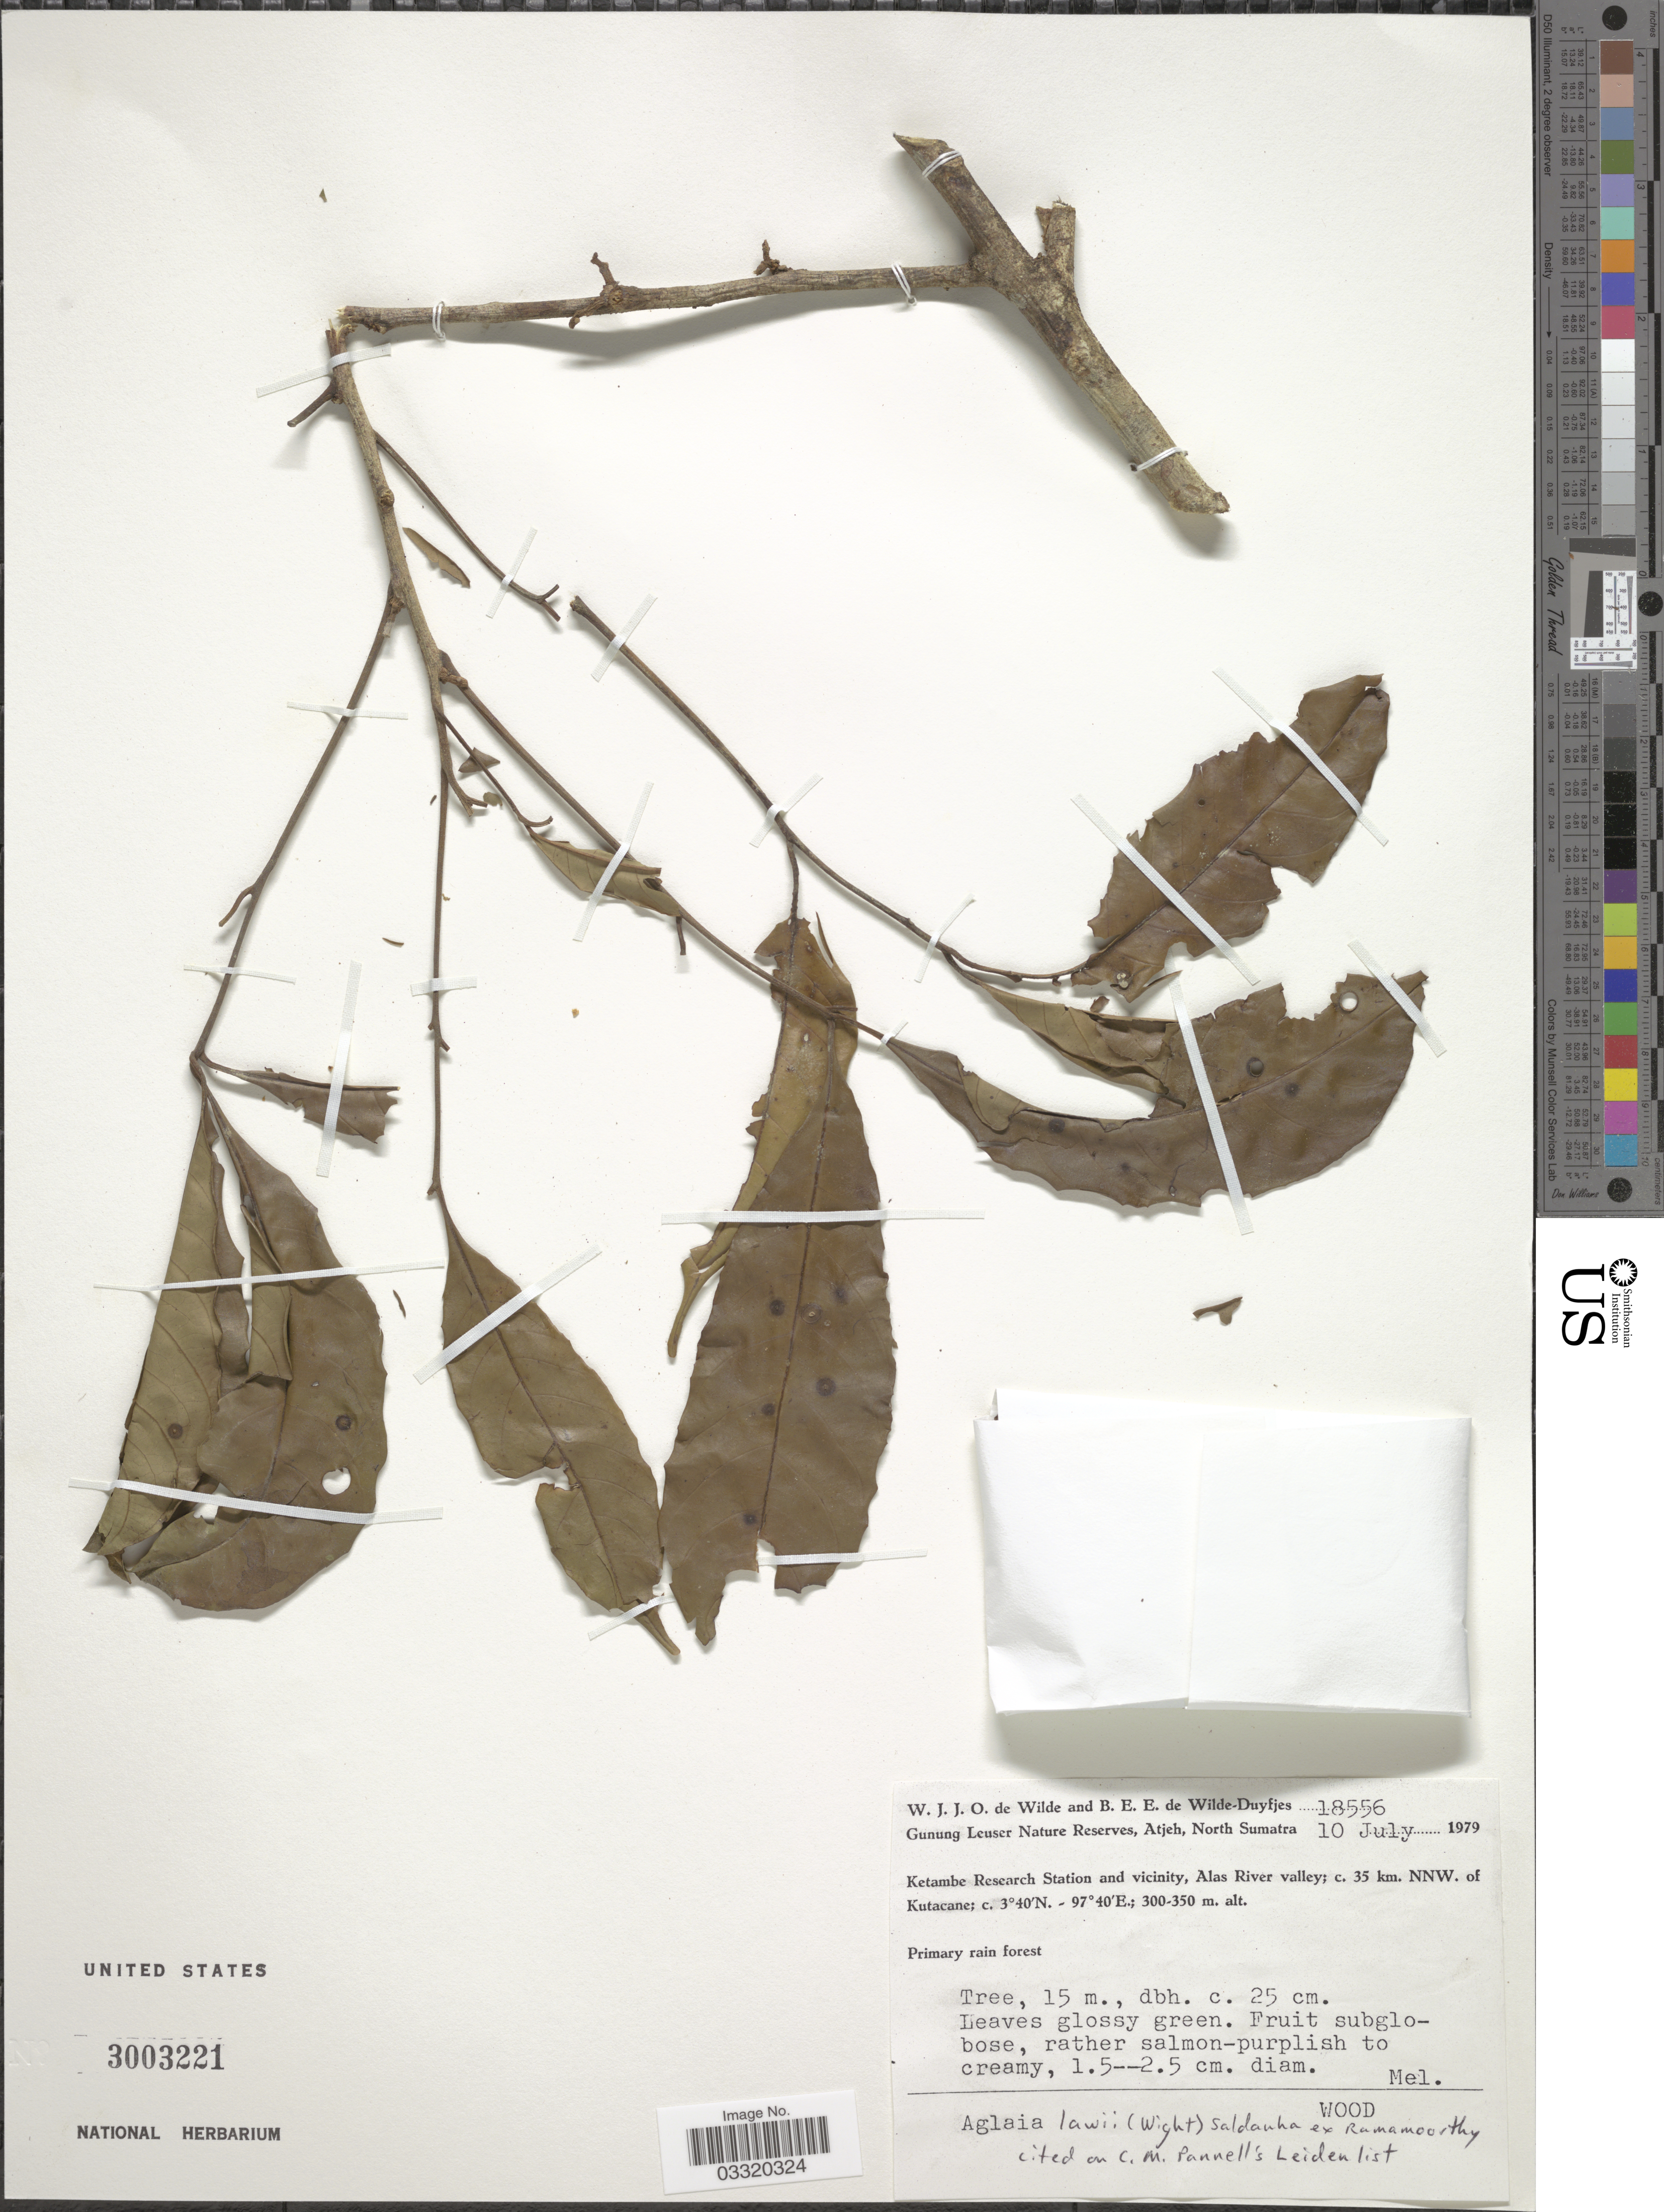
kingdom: Plantae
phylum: Tracheophyta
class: Magnoliopsida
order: Sapindales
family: Meliaceae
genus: Aglaia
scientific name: Aglaia lawii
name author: (Wight) C.J. Saldanha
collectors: W. J. de Wilde & B. E. de Wilde-Duyfjes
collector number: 18556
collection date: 1979-07-10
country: Indonesia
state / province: Sumatra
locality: Gunung Leuser Nature Reserve, Atjeh, North Sumatra. Ketambe Research Station and vicinity, Alas River valley; c. 35 km. NNW. of Kutacane.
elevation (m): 300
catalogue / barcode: US 3003221